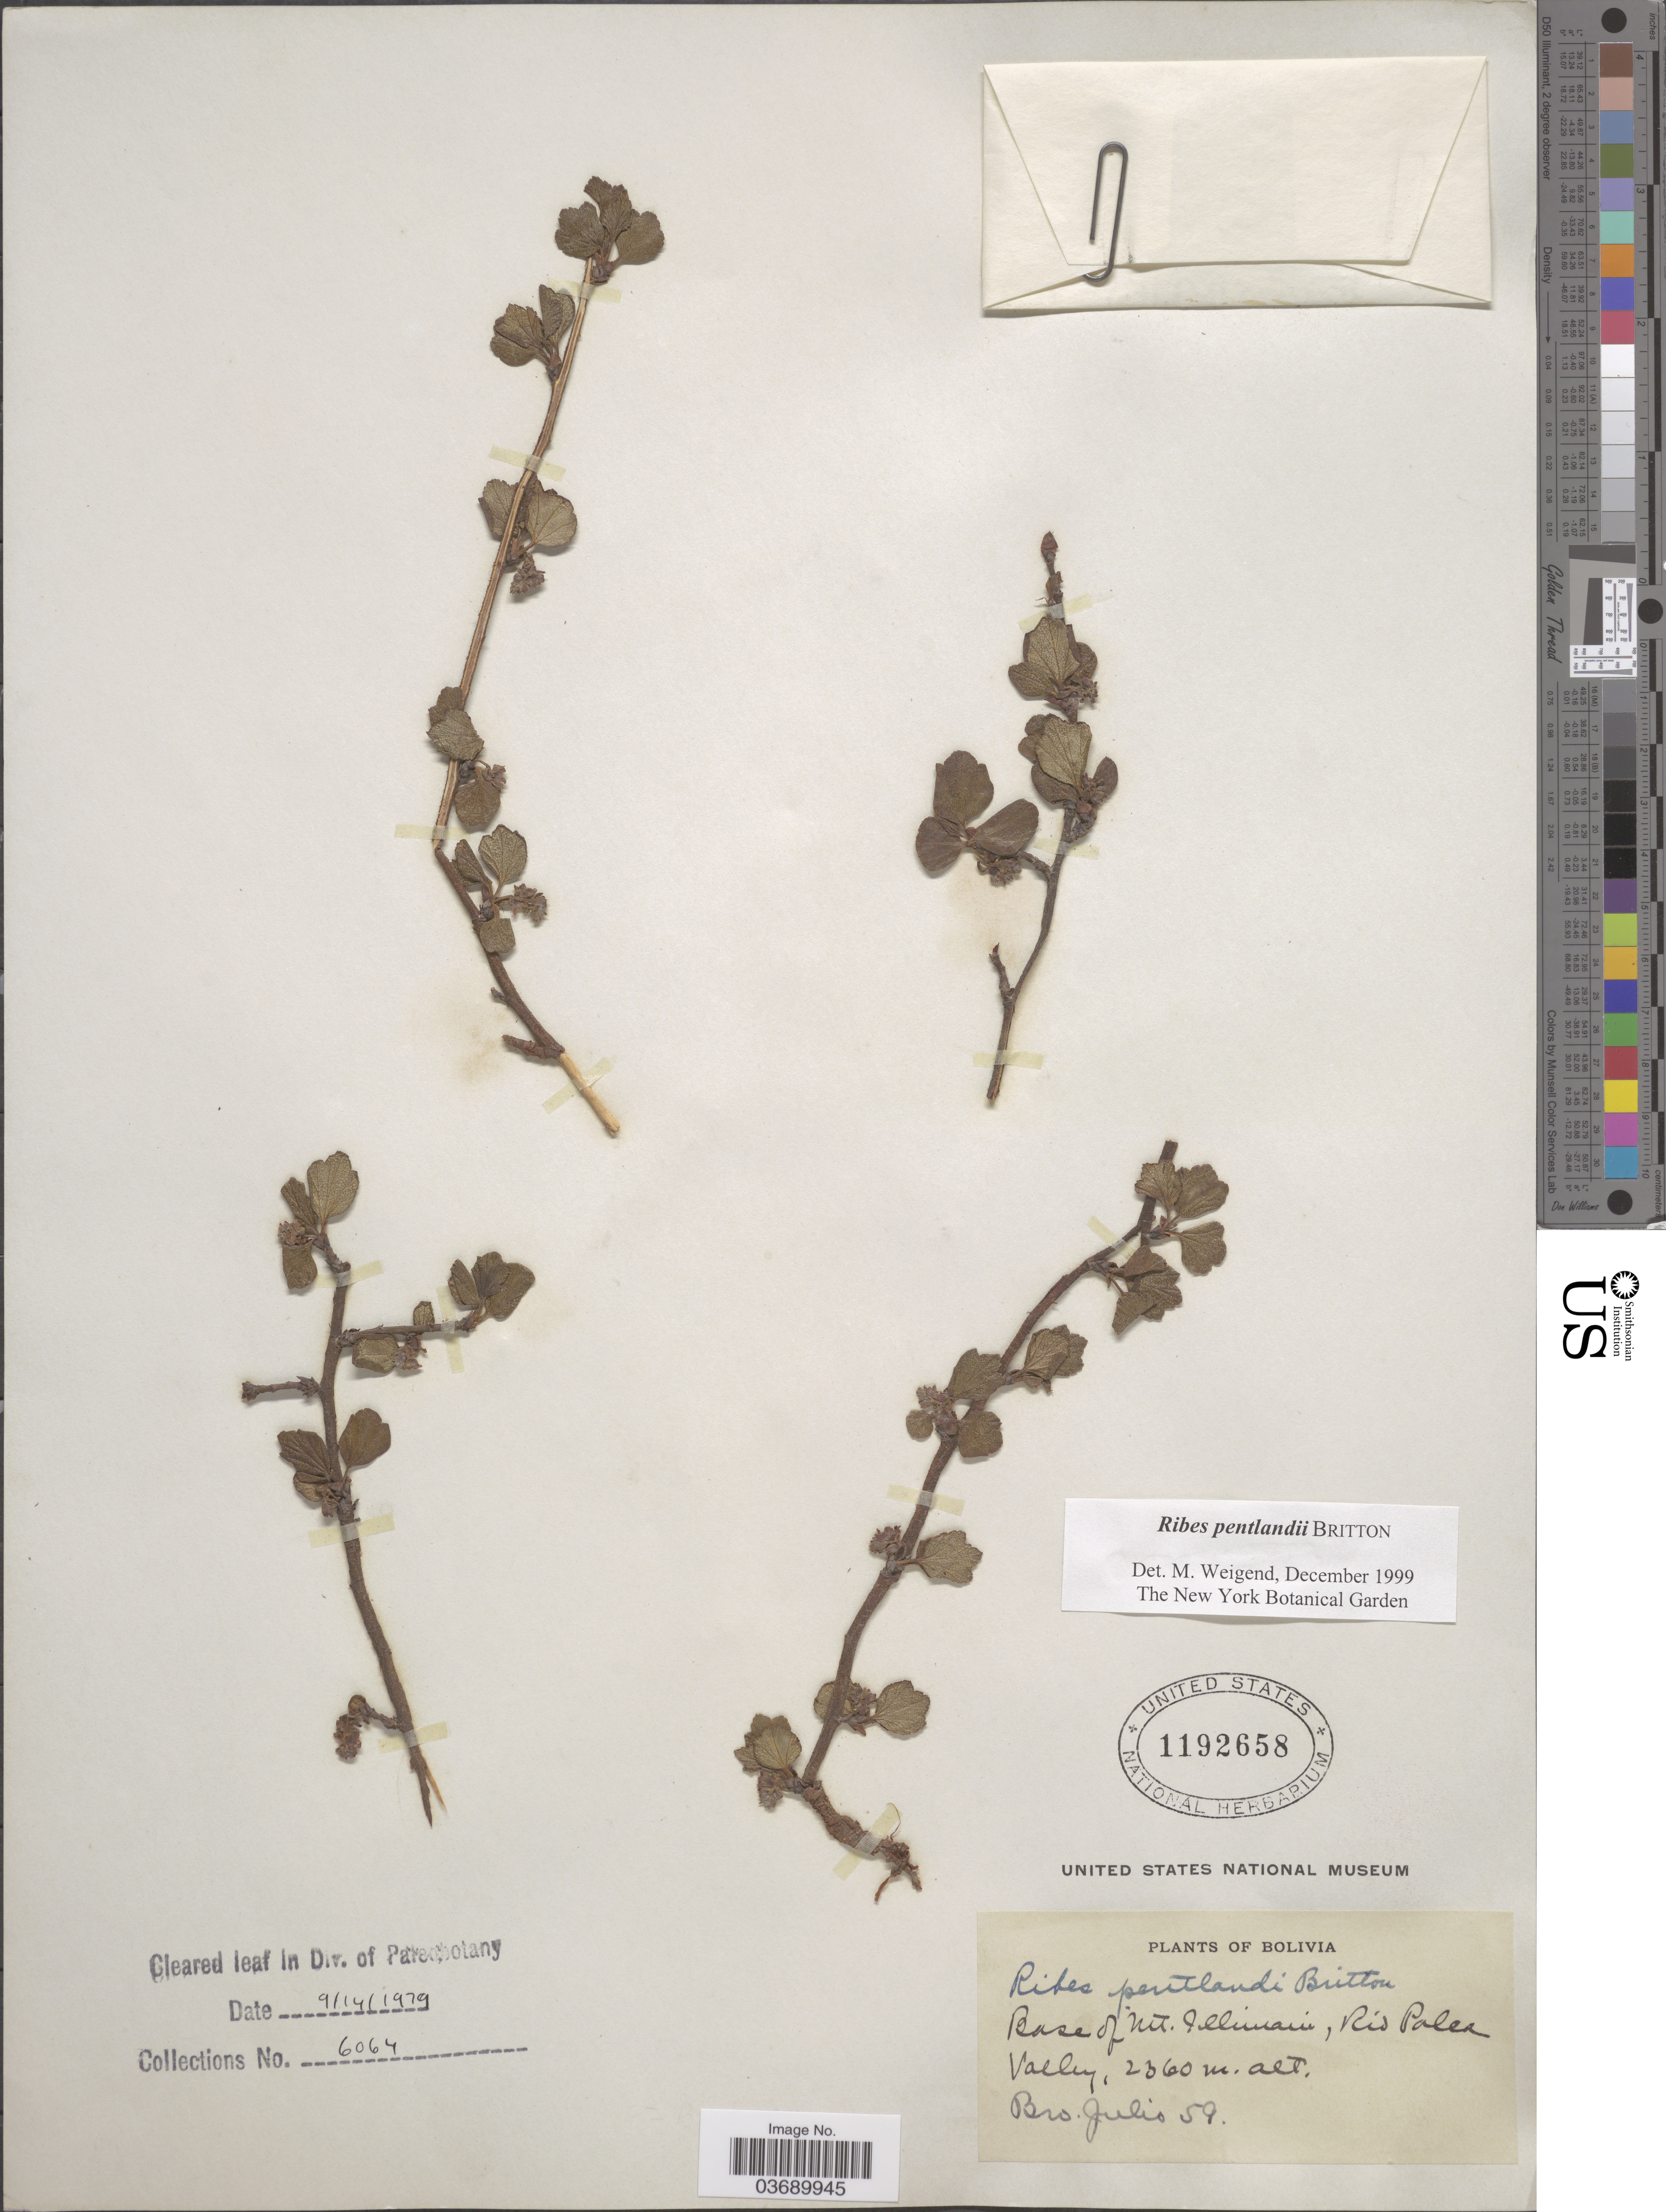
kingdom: Plantae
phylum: Tracheophyta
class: Magnoliopsida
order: Saxifragales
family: Grossulariaceae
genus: Ribes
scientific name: Ribes pentlandii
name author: Britton ex Rusby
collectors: Bro. Julio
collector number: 59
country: Bolivia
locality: Base of Mt. Illimani, Rio Pales* Valley.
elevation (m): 2360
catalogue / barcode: US 1192658